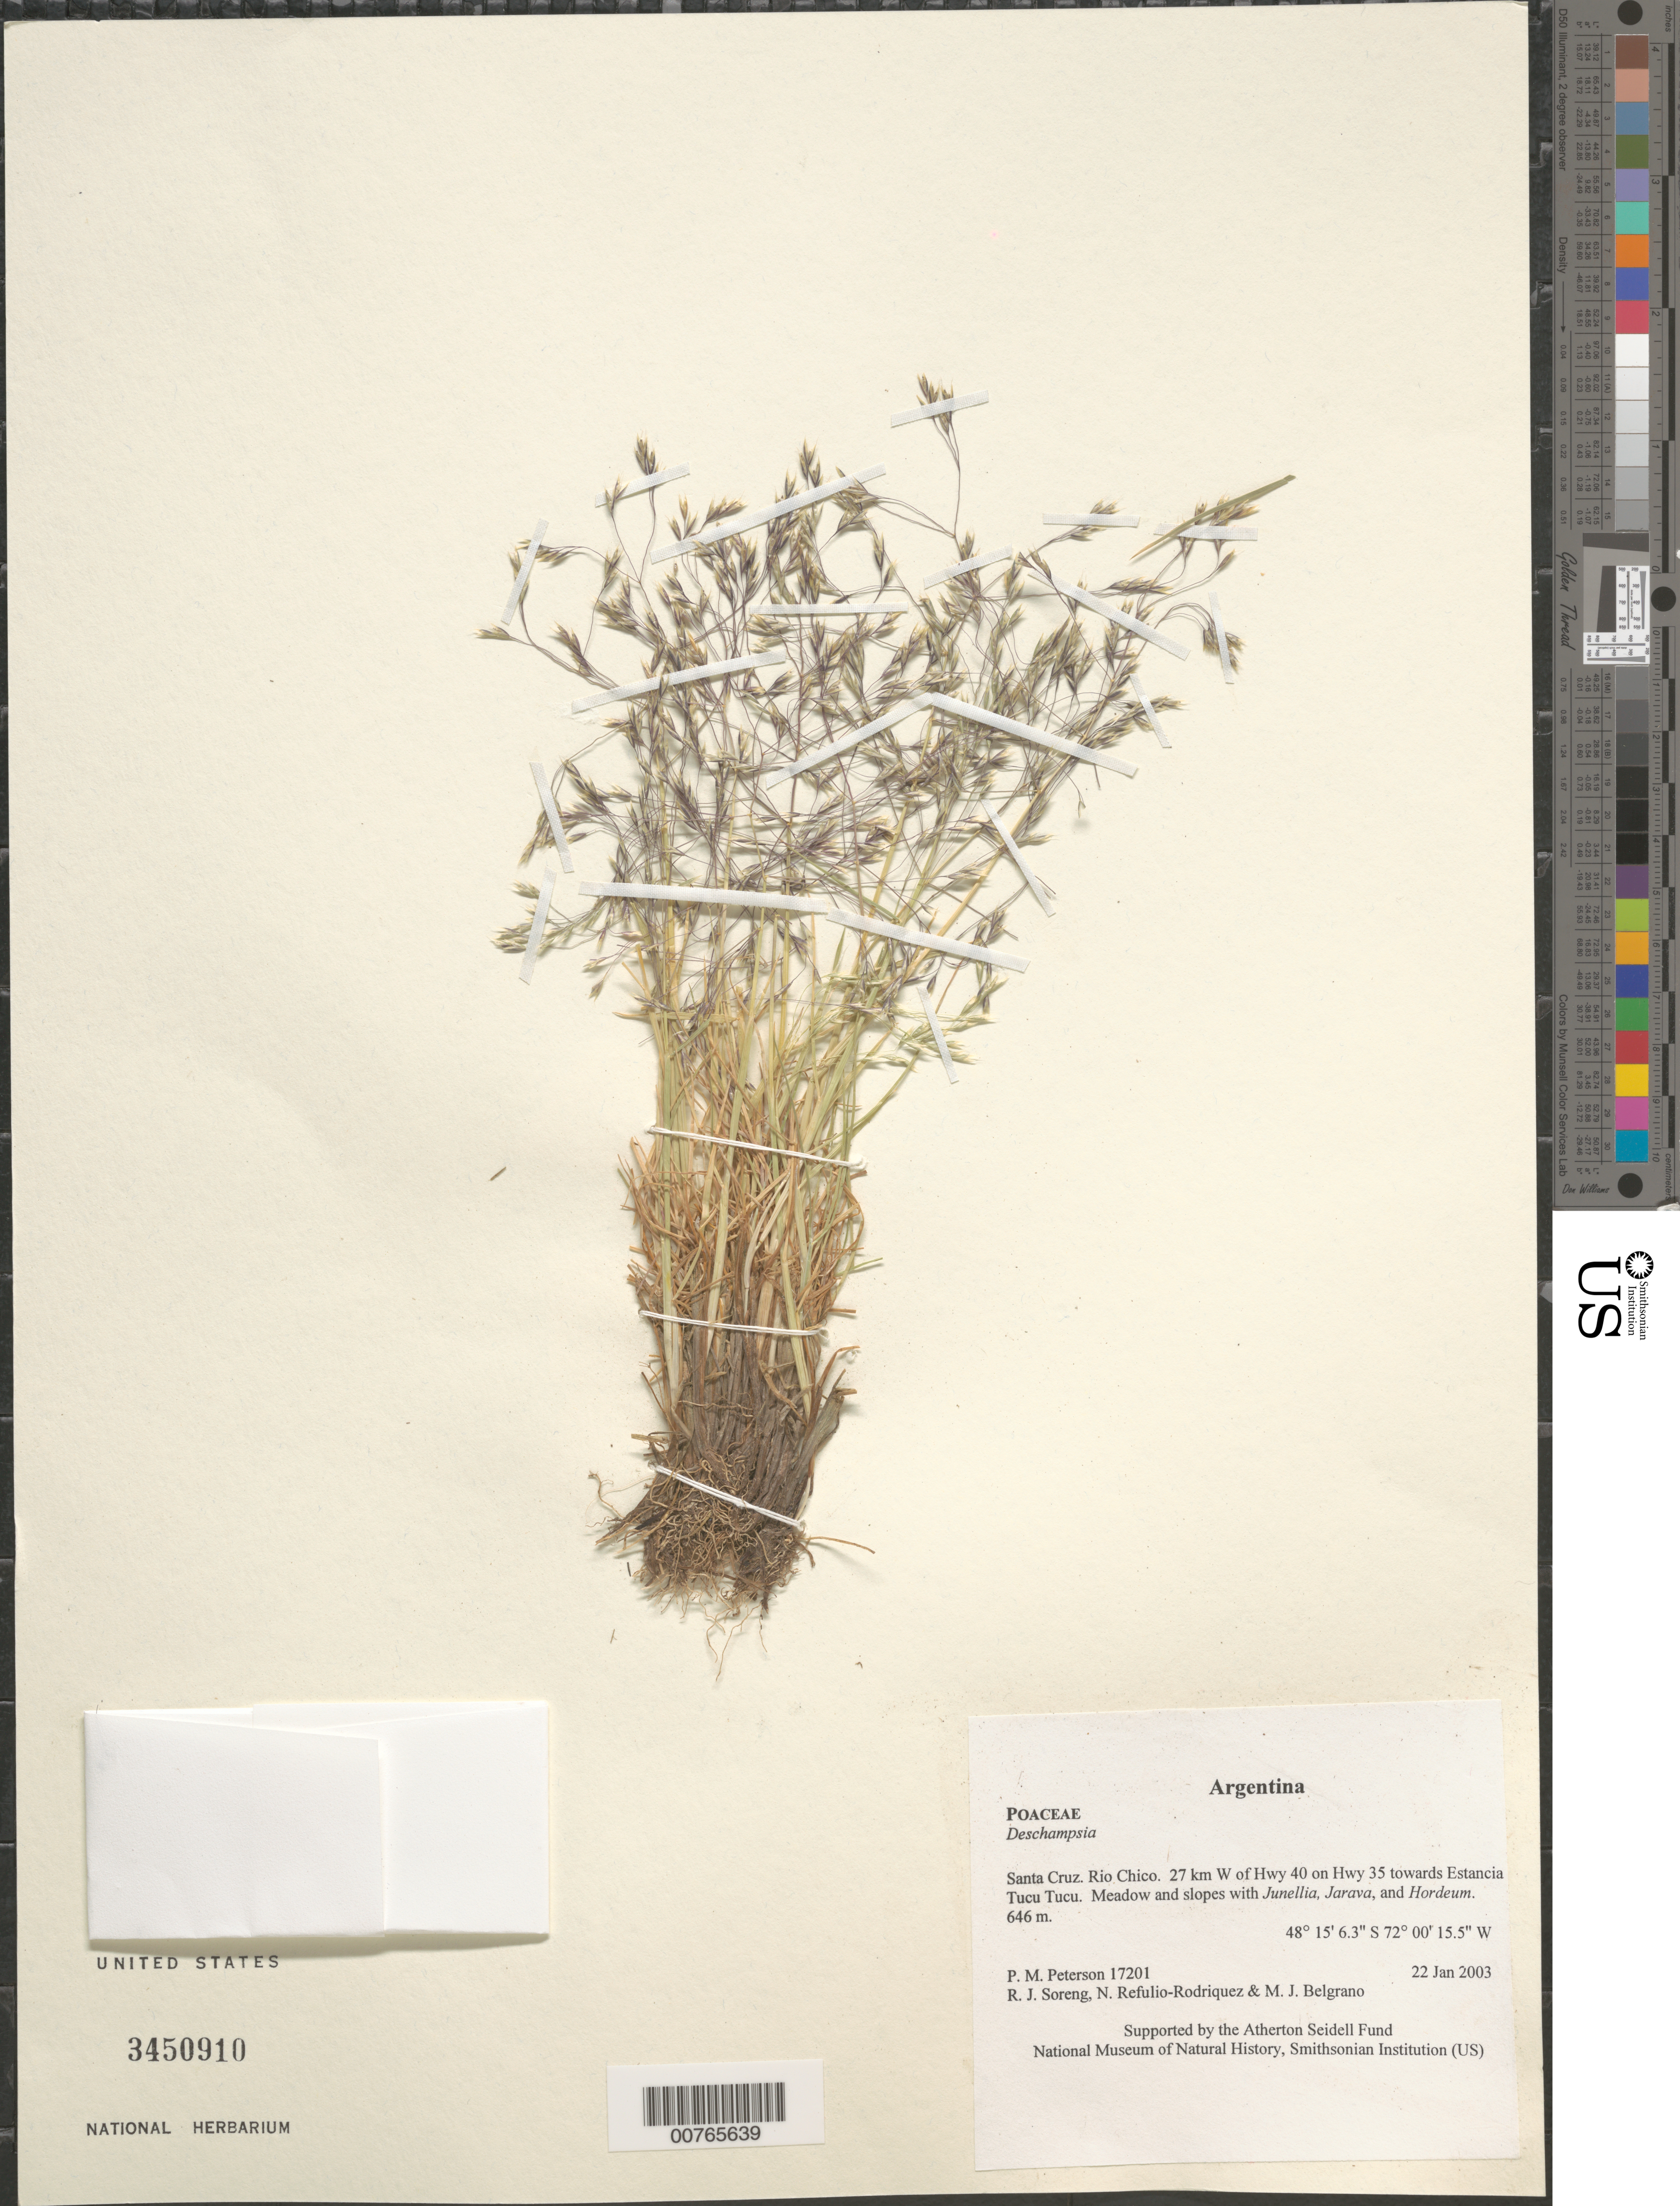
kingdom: Plantae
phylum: Tracheophyta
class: Liliopsida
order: Poales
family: Poaceae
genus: Deschampsia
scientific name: Deschampsia sp.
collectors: P. M. Peterson, R. J. Soreng, N. Refulio-Rodríguez & M. Belgrano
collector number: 17201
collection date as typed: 22 Jan 2003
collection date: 2003-01-22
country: Argentina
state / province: Santa Cruz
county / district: Rio Chico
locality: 27 km W of Hwy 40 on Hwy 35 towards Estancia Tucu Tucu. Meadow and slopes with Junellia, Jarava, and Hordeum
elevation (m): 646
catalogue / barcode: US 3450910